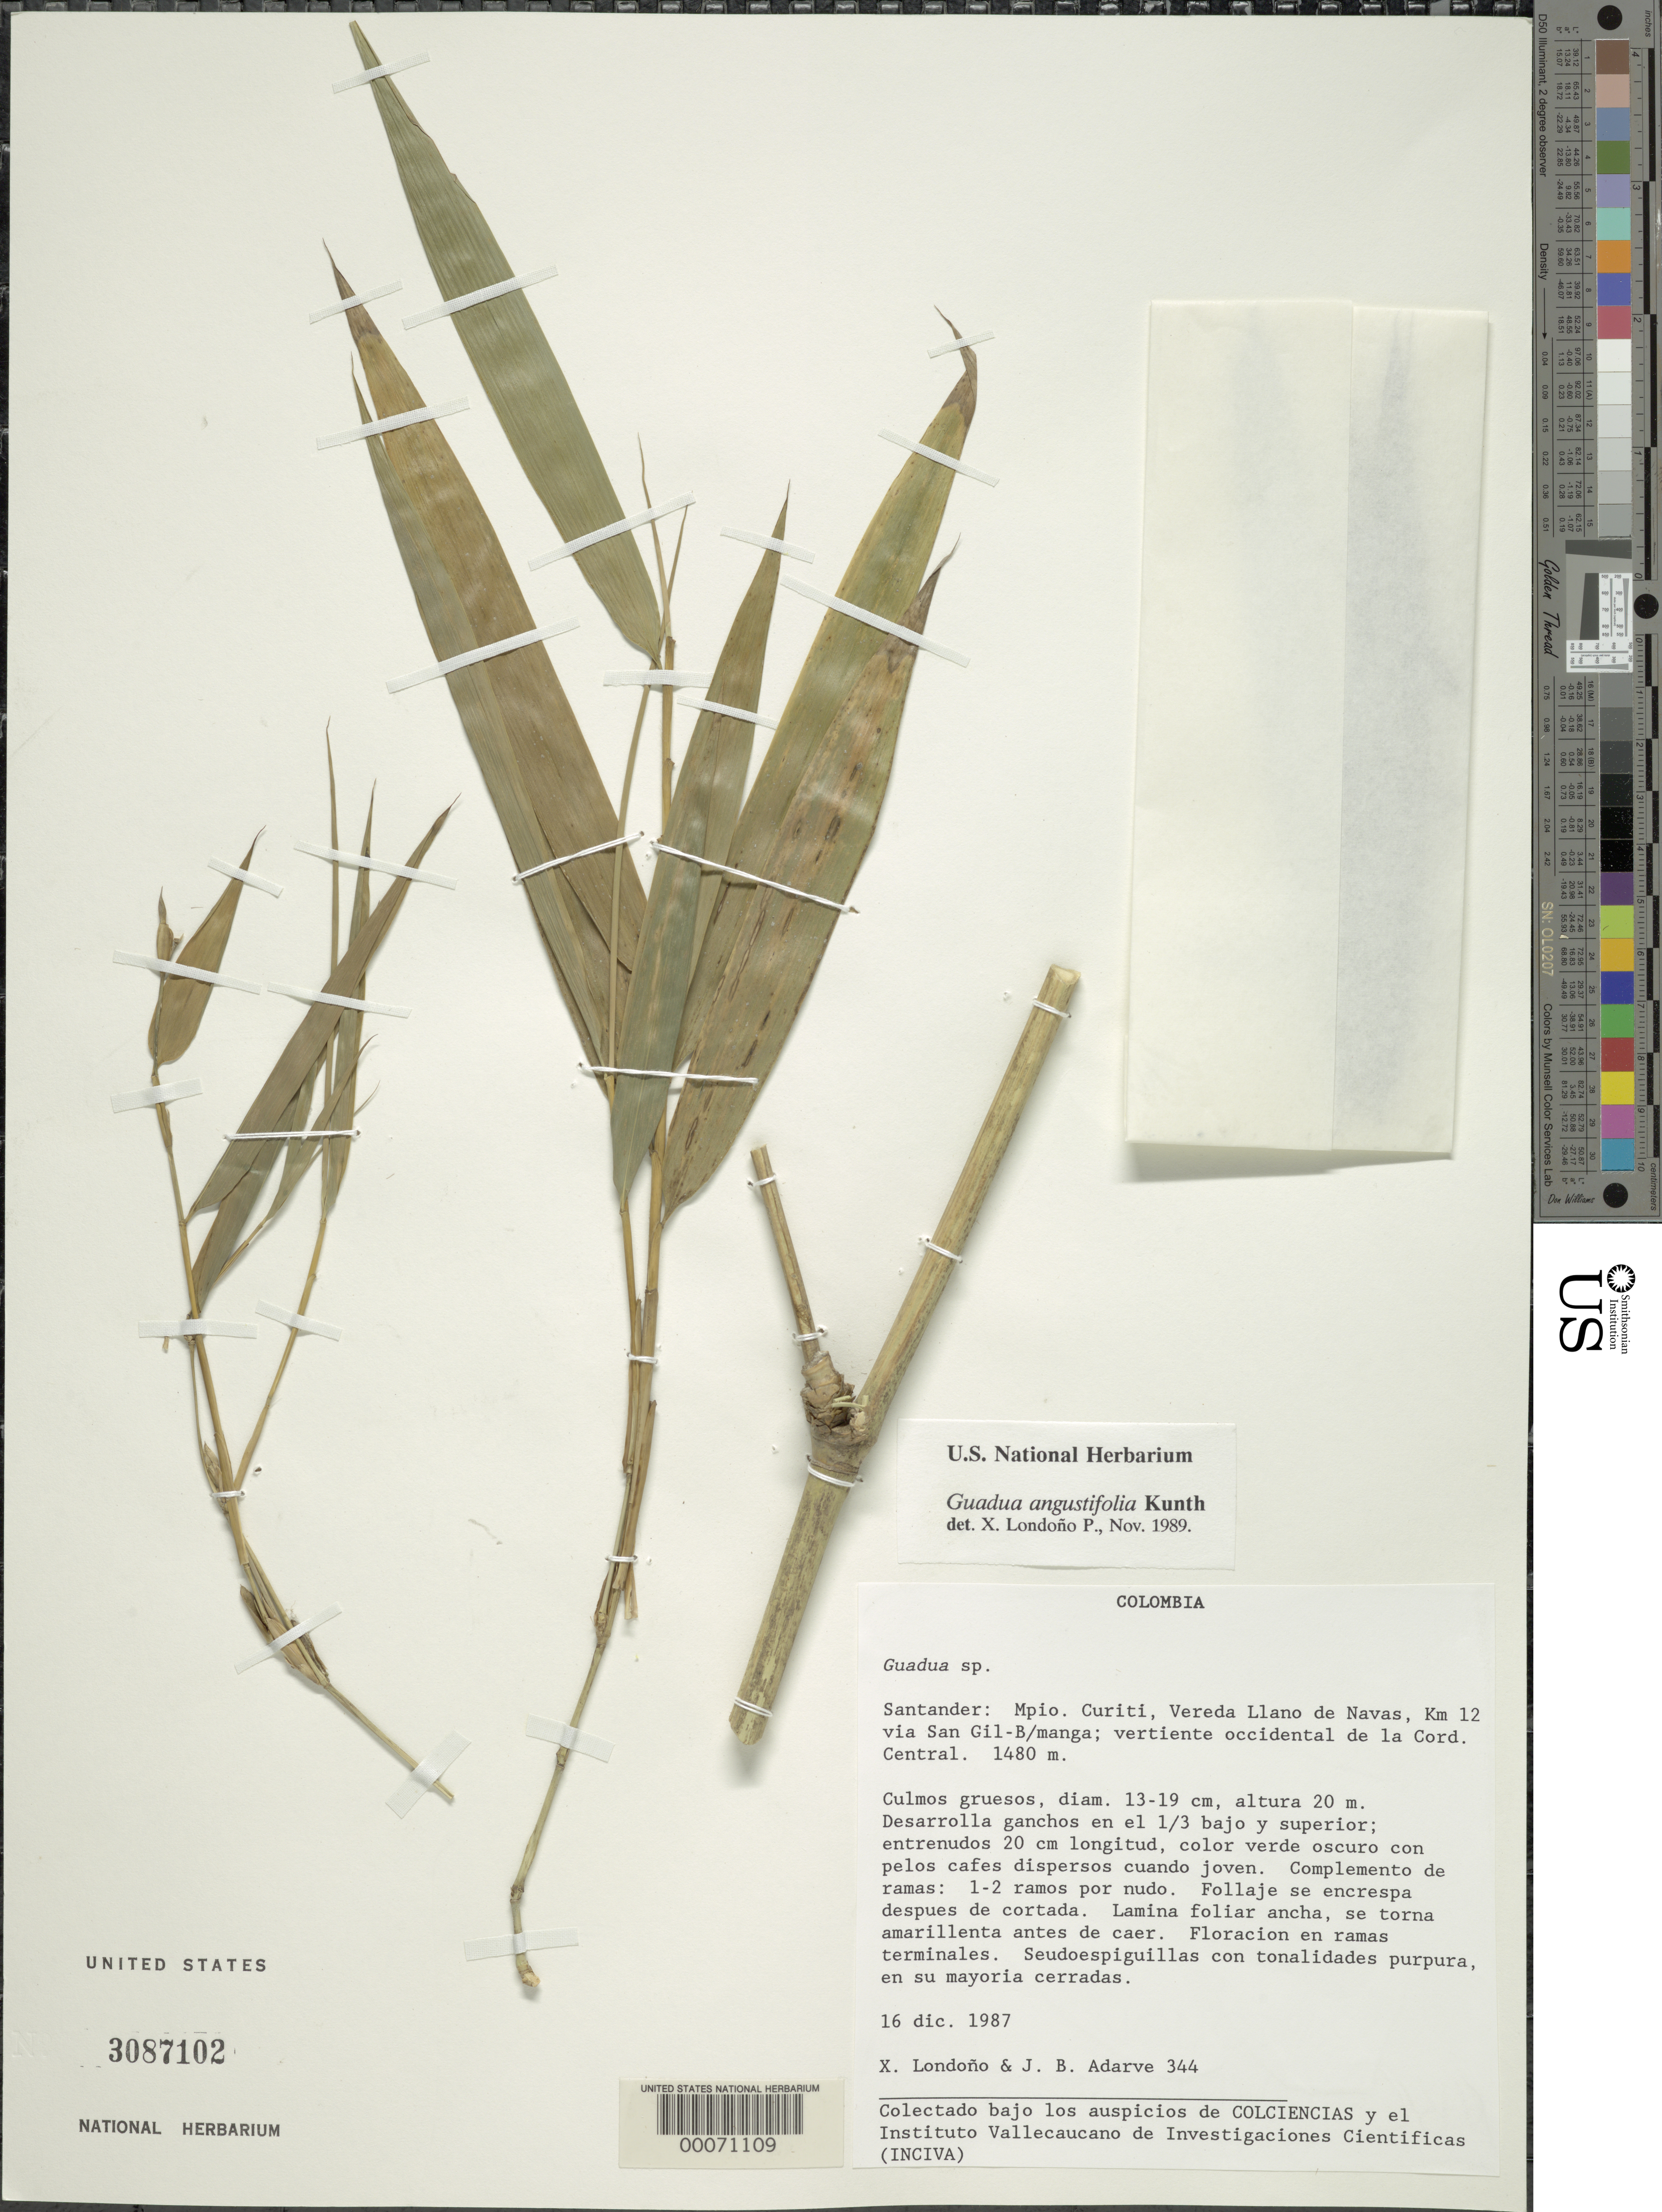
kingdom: Plantae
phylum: Tracheophyta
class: Liliopsida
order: Poales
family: Poaceae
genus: Guadua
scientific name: Guadua angustifolia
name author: Kunth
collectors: X. Londoño & J. B. Adarve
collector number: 344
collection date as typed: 16 Dec 1987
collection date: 1987-12-16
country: Colombia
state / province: Santander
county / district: Curití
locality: Vereda Llano de Navas, 12 km San Gil-Bucaramanga, w slope of La Cord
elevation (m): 1480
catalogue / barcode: US 3087102